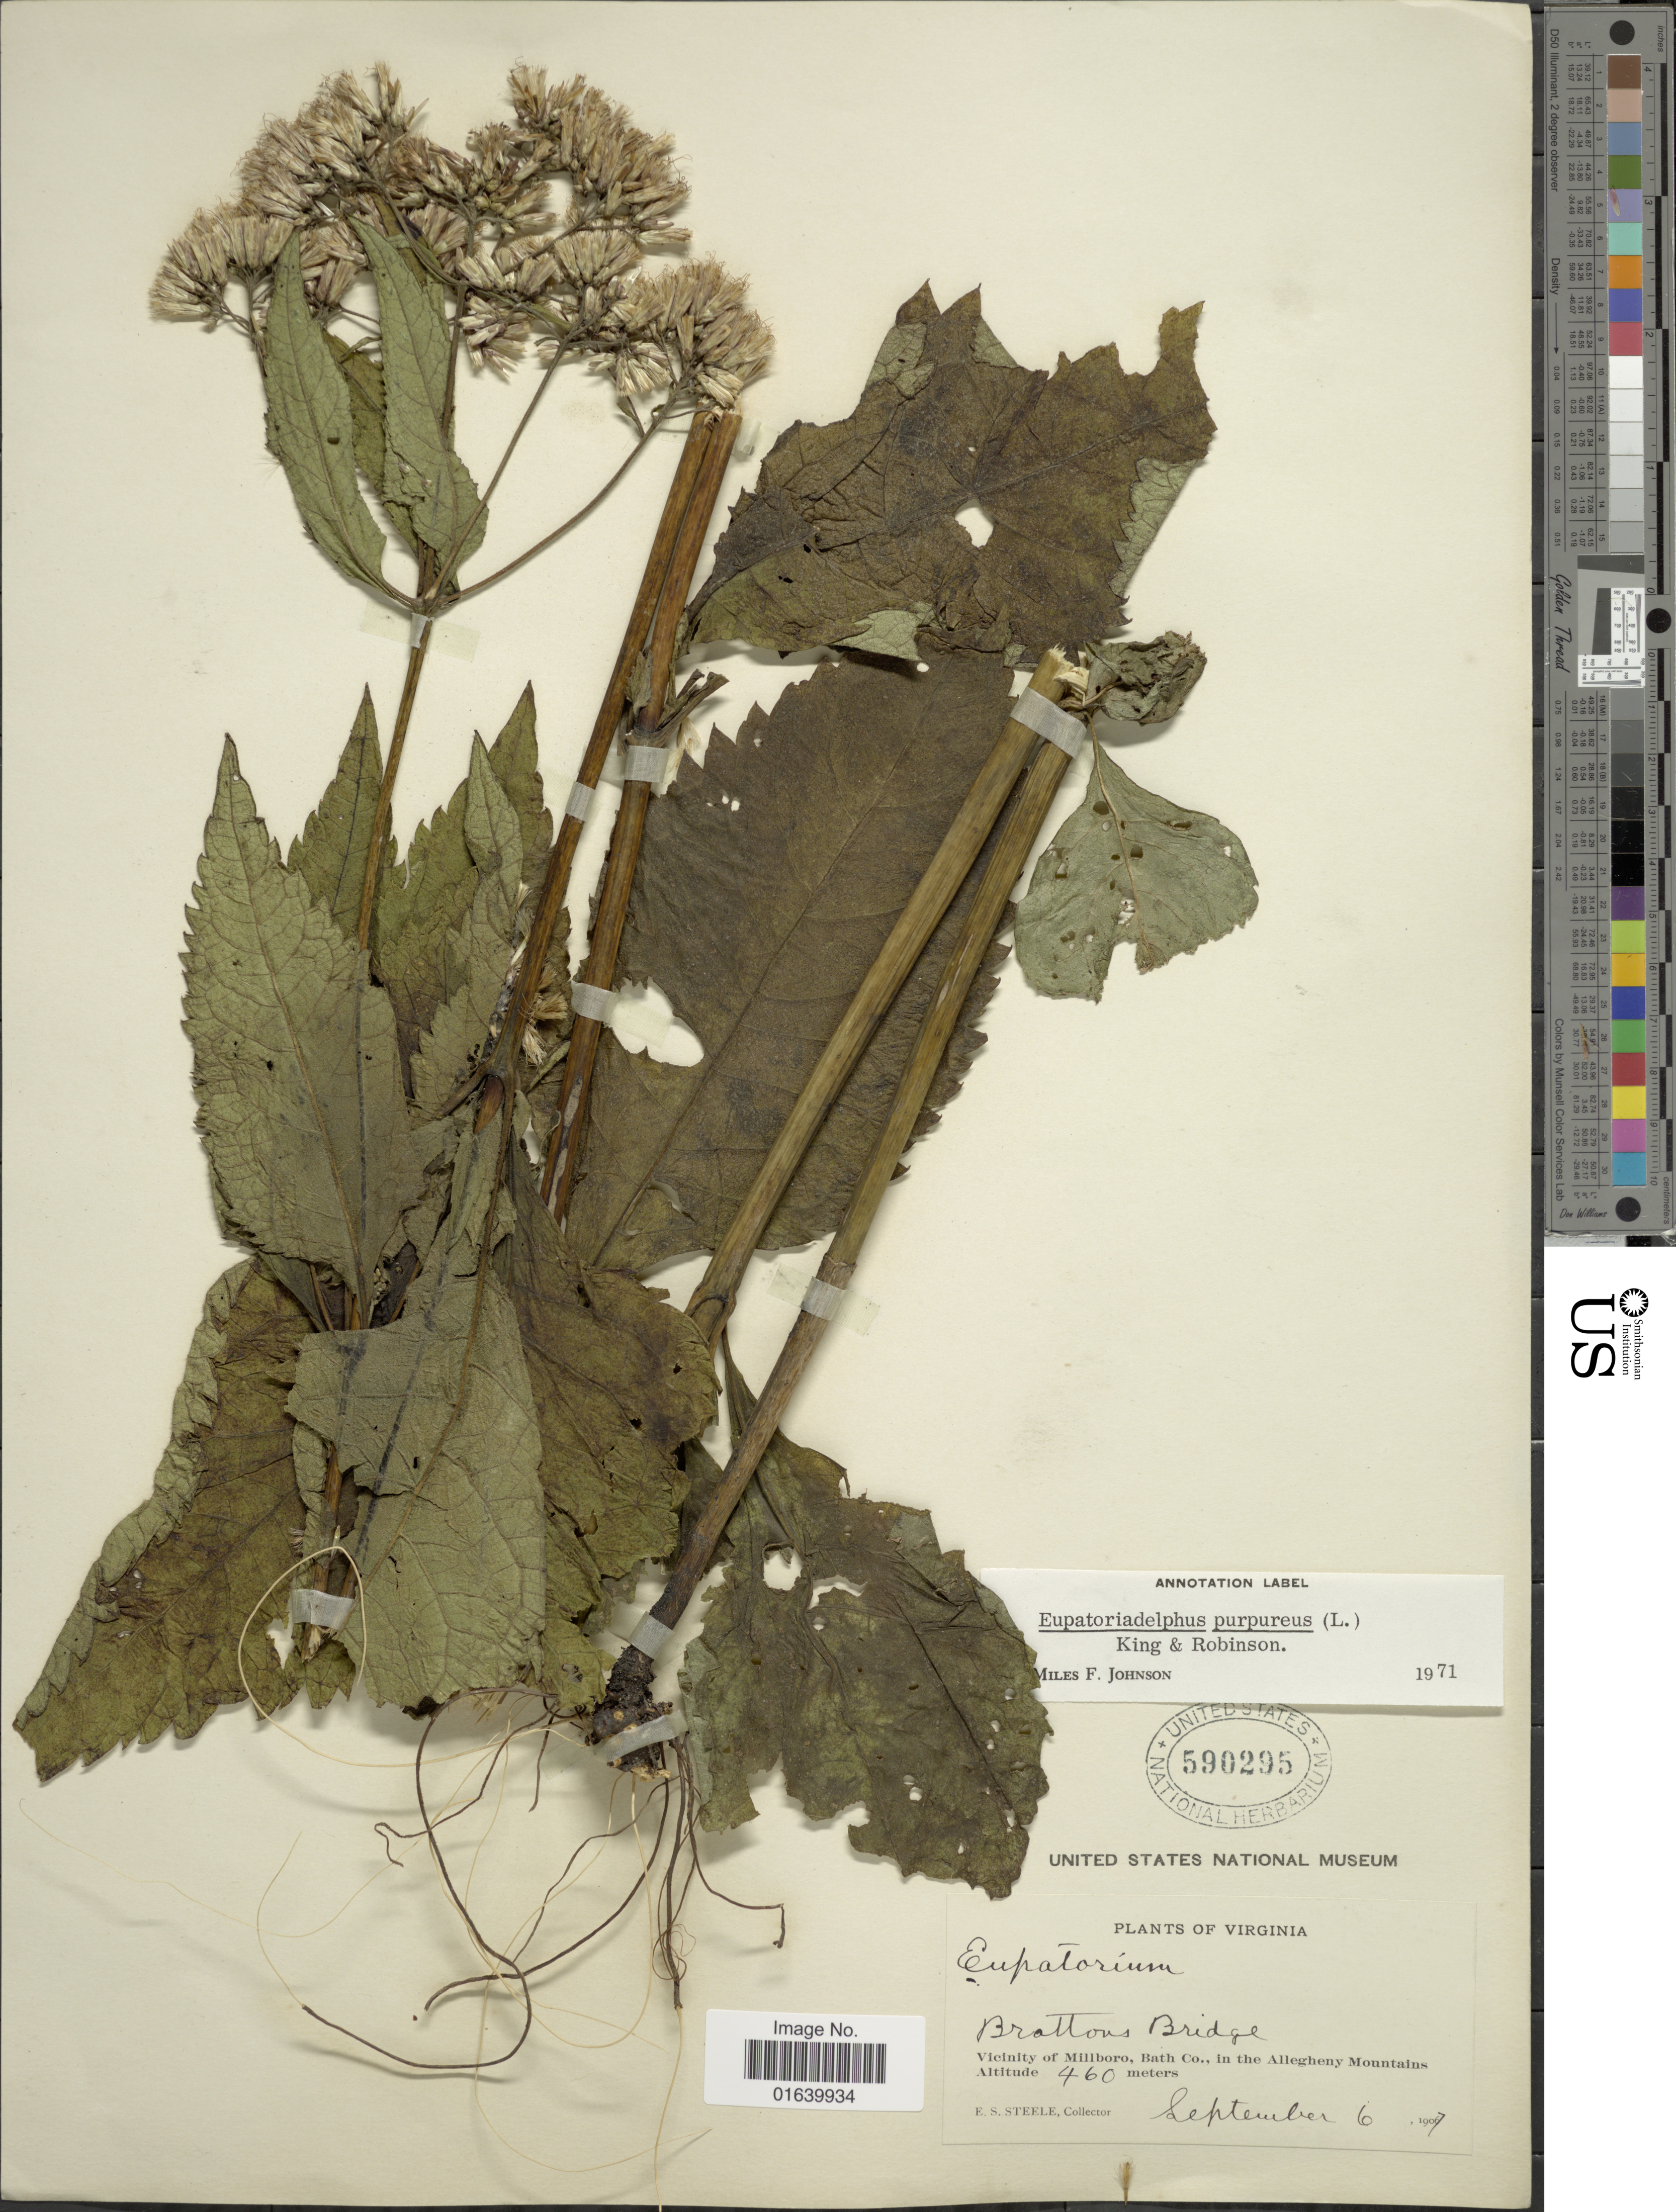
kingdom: Plantae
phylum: Tracheophyta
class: Magnoliopsida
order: Asterales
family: Asteraceae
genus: Eupatorium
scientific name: Eupatorium purpureum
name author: (L.) E.E. Lamont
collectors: E. Steele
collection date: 1907-09-06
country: United States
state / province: Virginia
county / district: Bath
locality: Virginia, Vicinity of Millboro, Bath Co., in the Allegheny Mountains.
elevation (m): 460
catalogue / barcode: US 590295